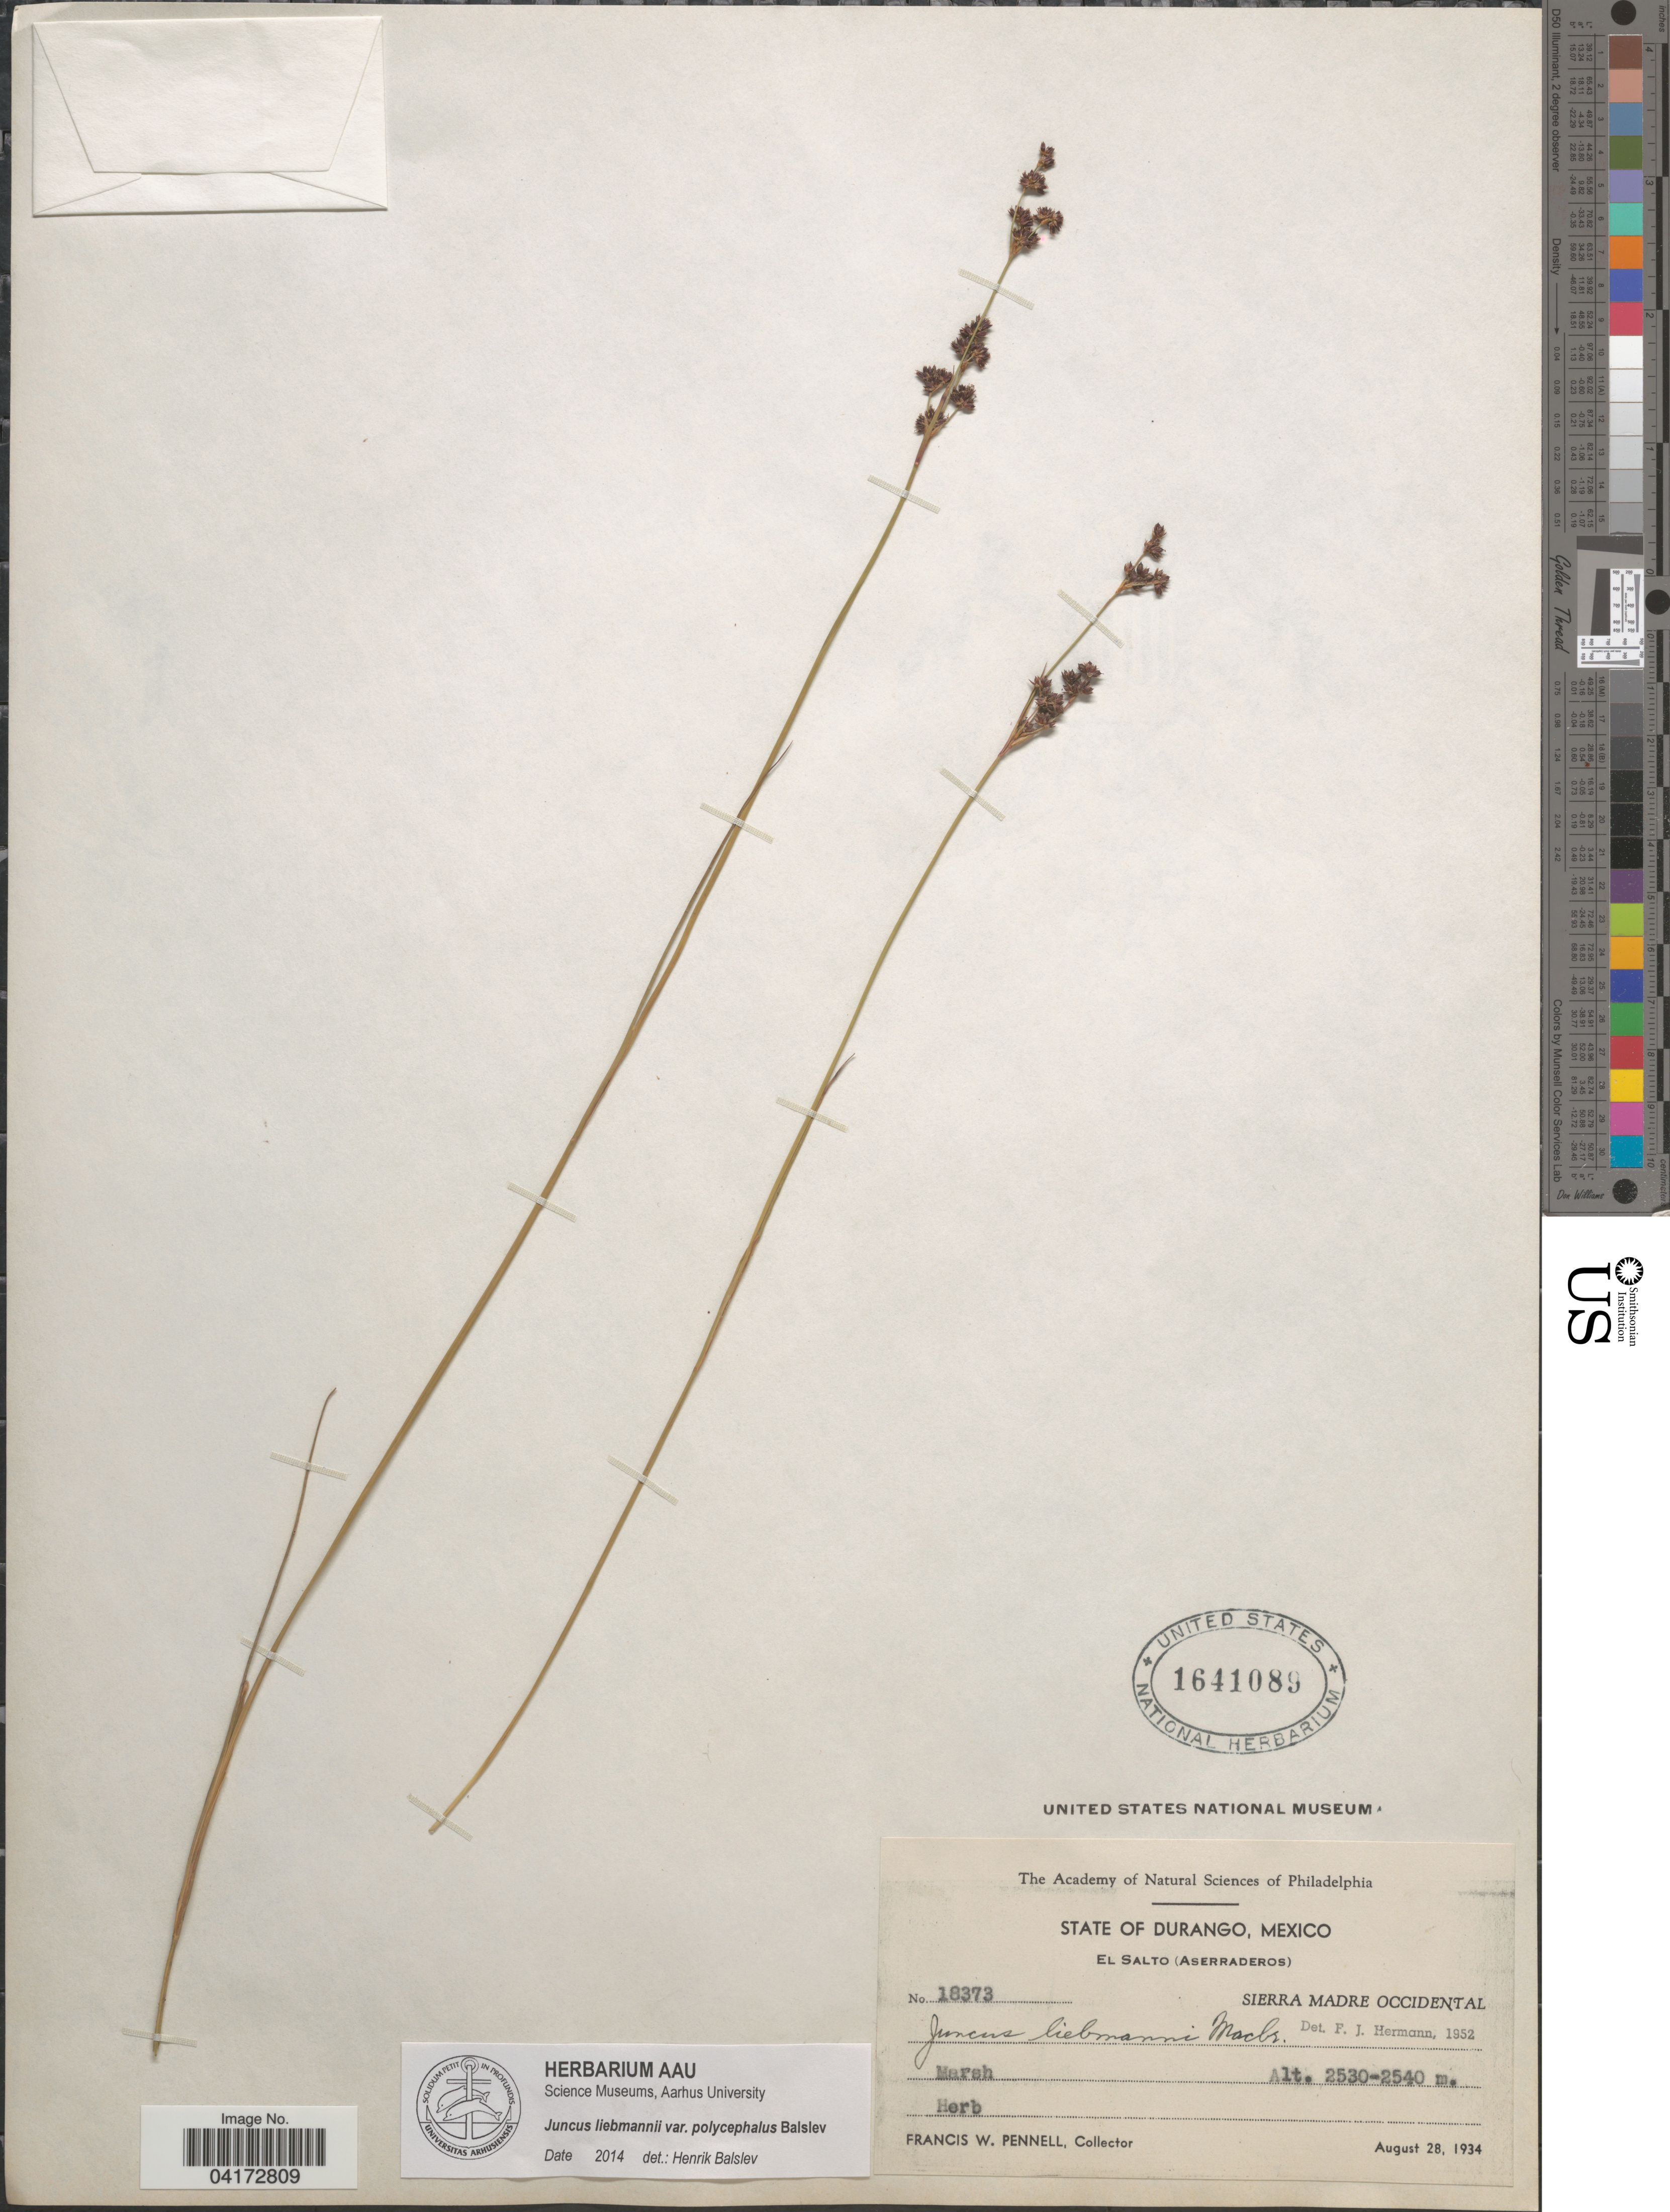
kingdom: Plantae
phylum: Tracheophyta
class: Liliopsida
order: Poales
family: Juncaceae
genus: Juncus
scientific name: Juncus liebmannii var. polycephalus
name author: Balslev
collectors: F. W. Pennell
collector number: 18373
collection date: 1934-08-28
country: Mexico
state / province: Durango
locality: El Salto (Aserraderos). Sierra Madre Occidental.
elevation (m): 2530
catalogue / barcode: US 1641089